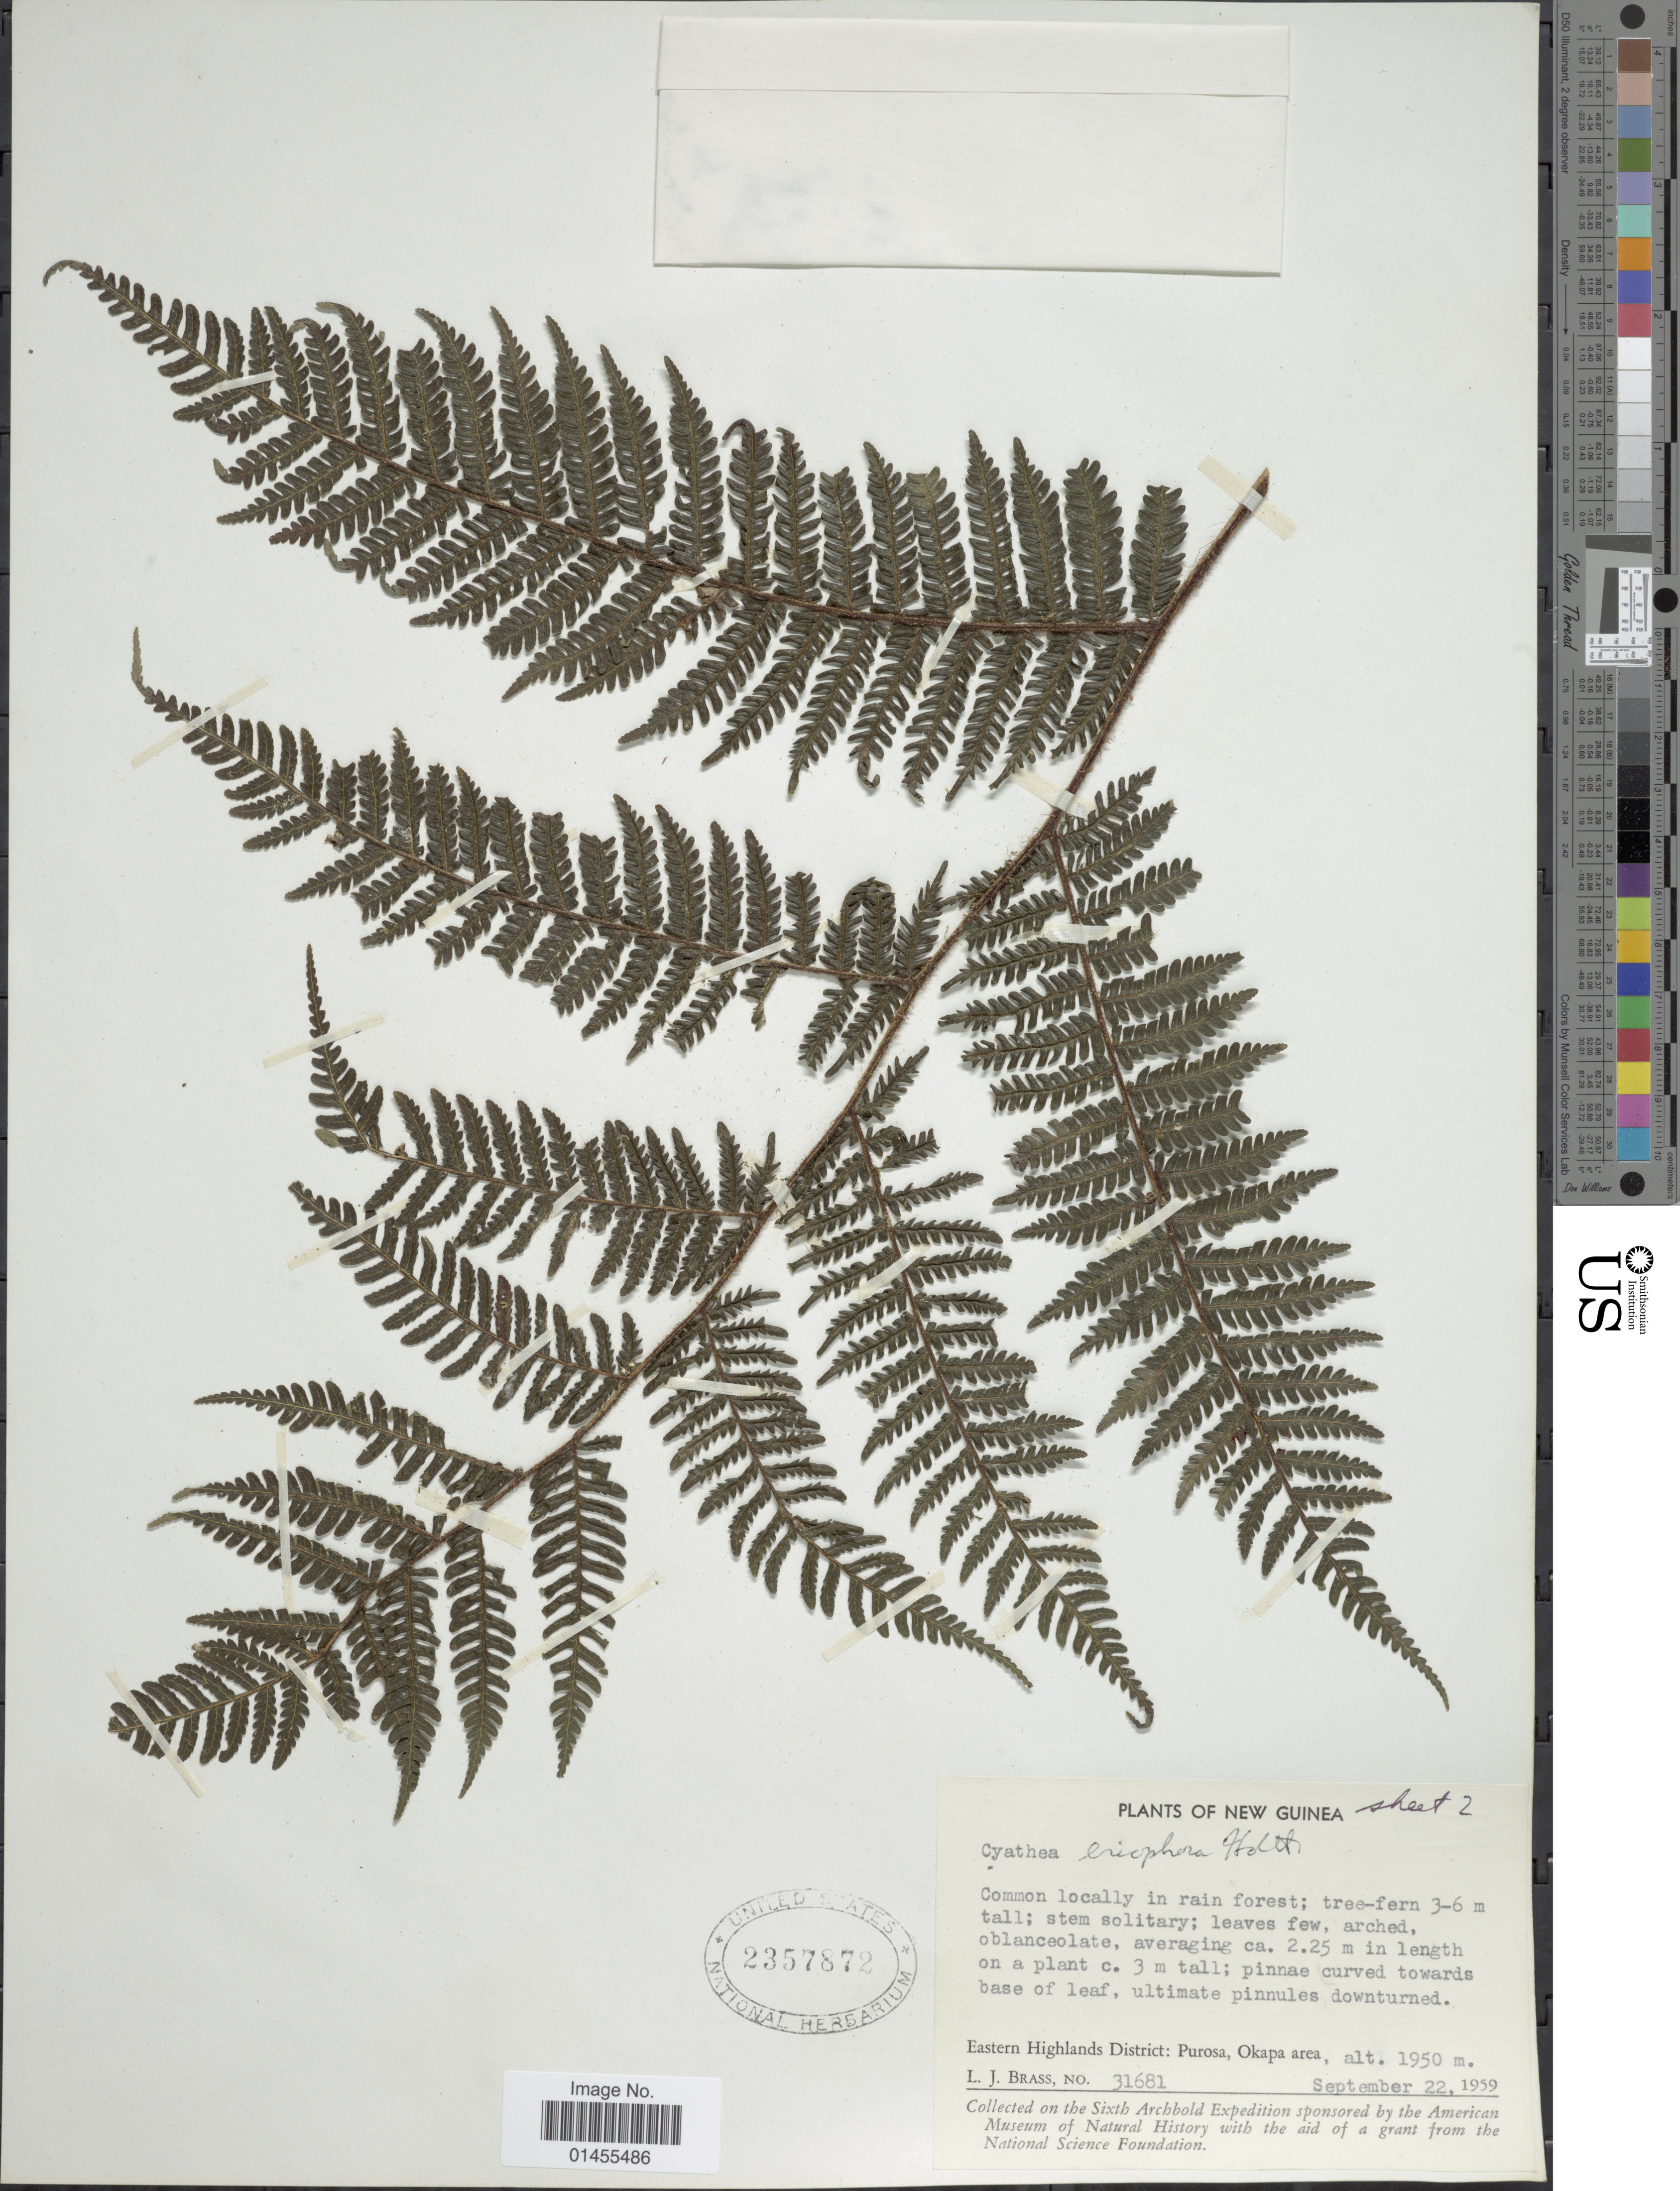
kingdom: Plantae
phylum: Tracheophyta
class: Polypodiopsida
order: Cyatheales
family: Cyatheaceae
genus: Alsophila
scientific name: Alsophila eriocarpa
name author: Fée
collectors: L. J. Brass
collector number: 31681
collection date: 1959-09-22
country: Papua New Guinea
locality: New Guinea, Eastern Highlands District: Purosa, Okapa area.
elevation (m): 1950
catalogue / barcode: US 2357872